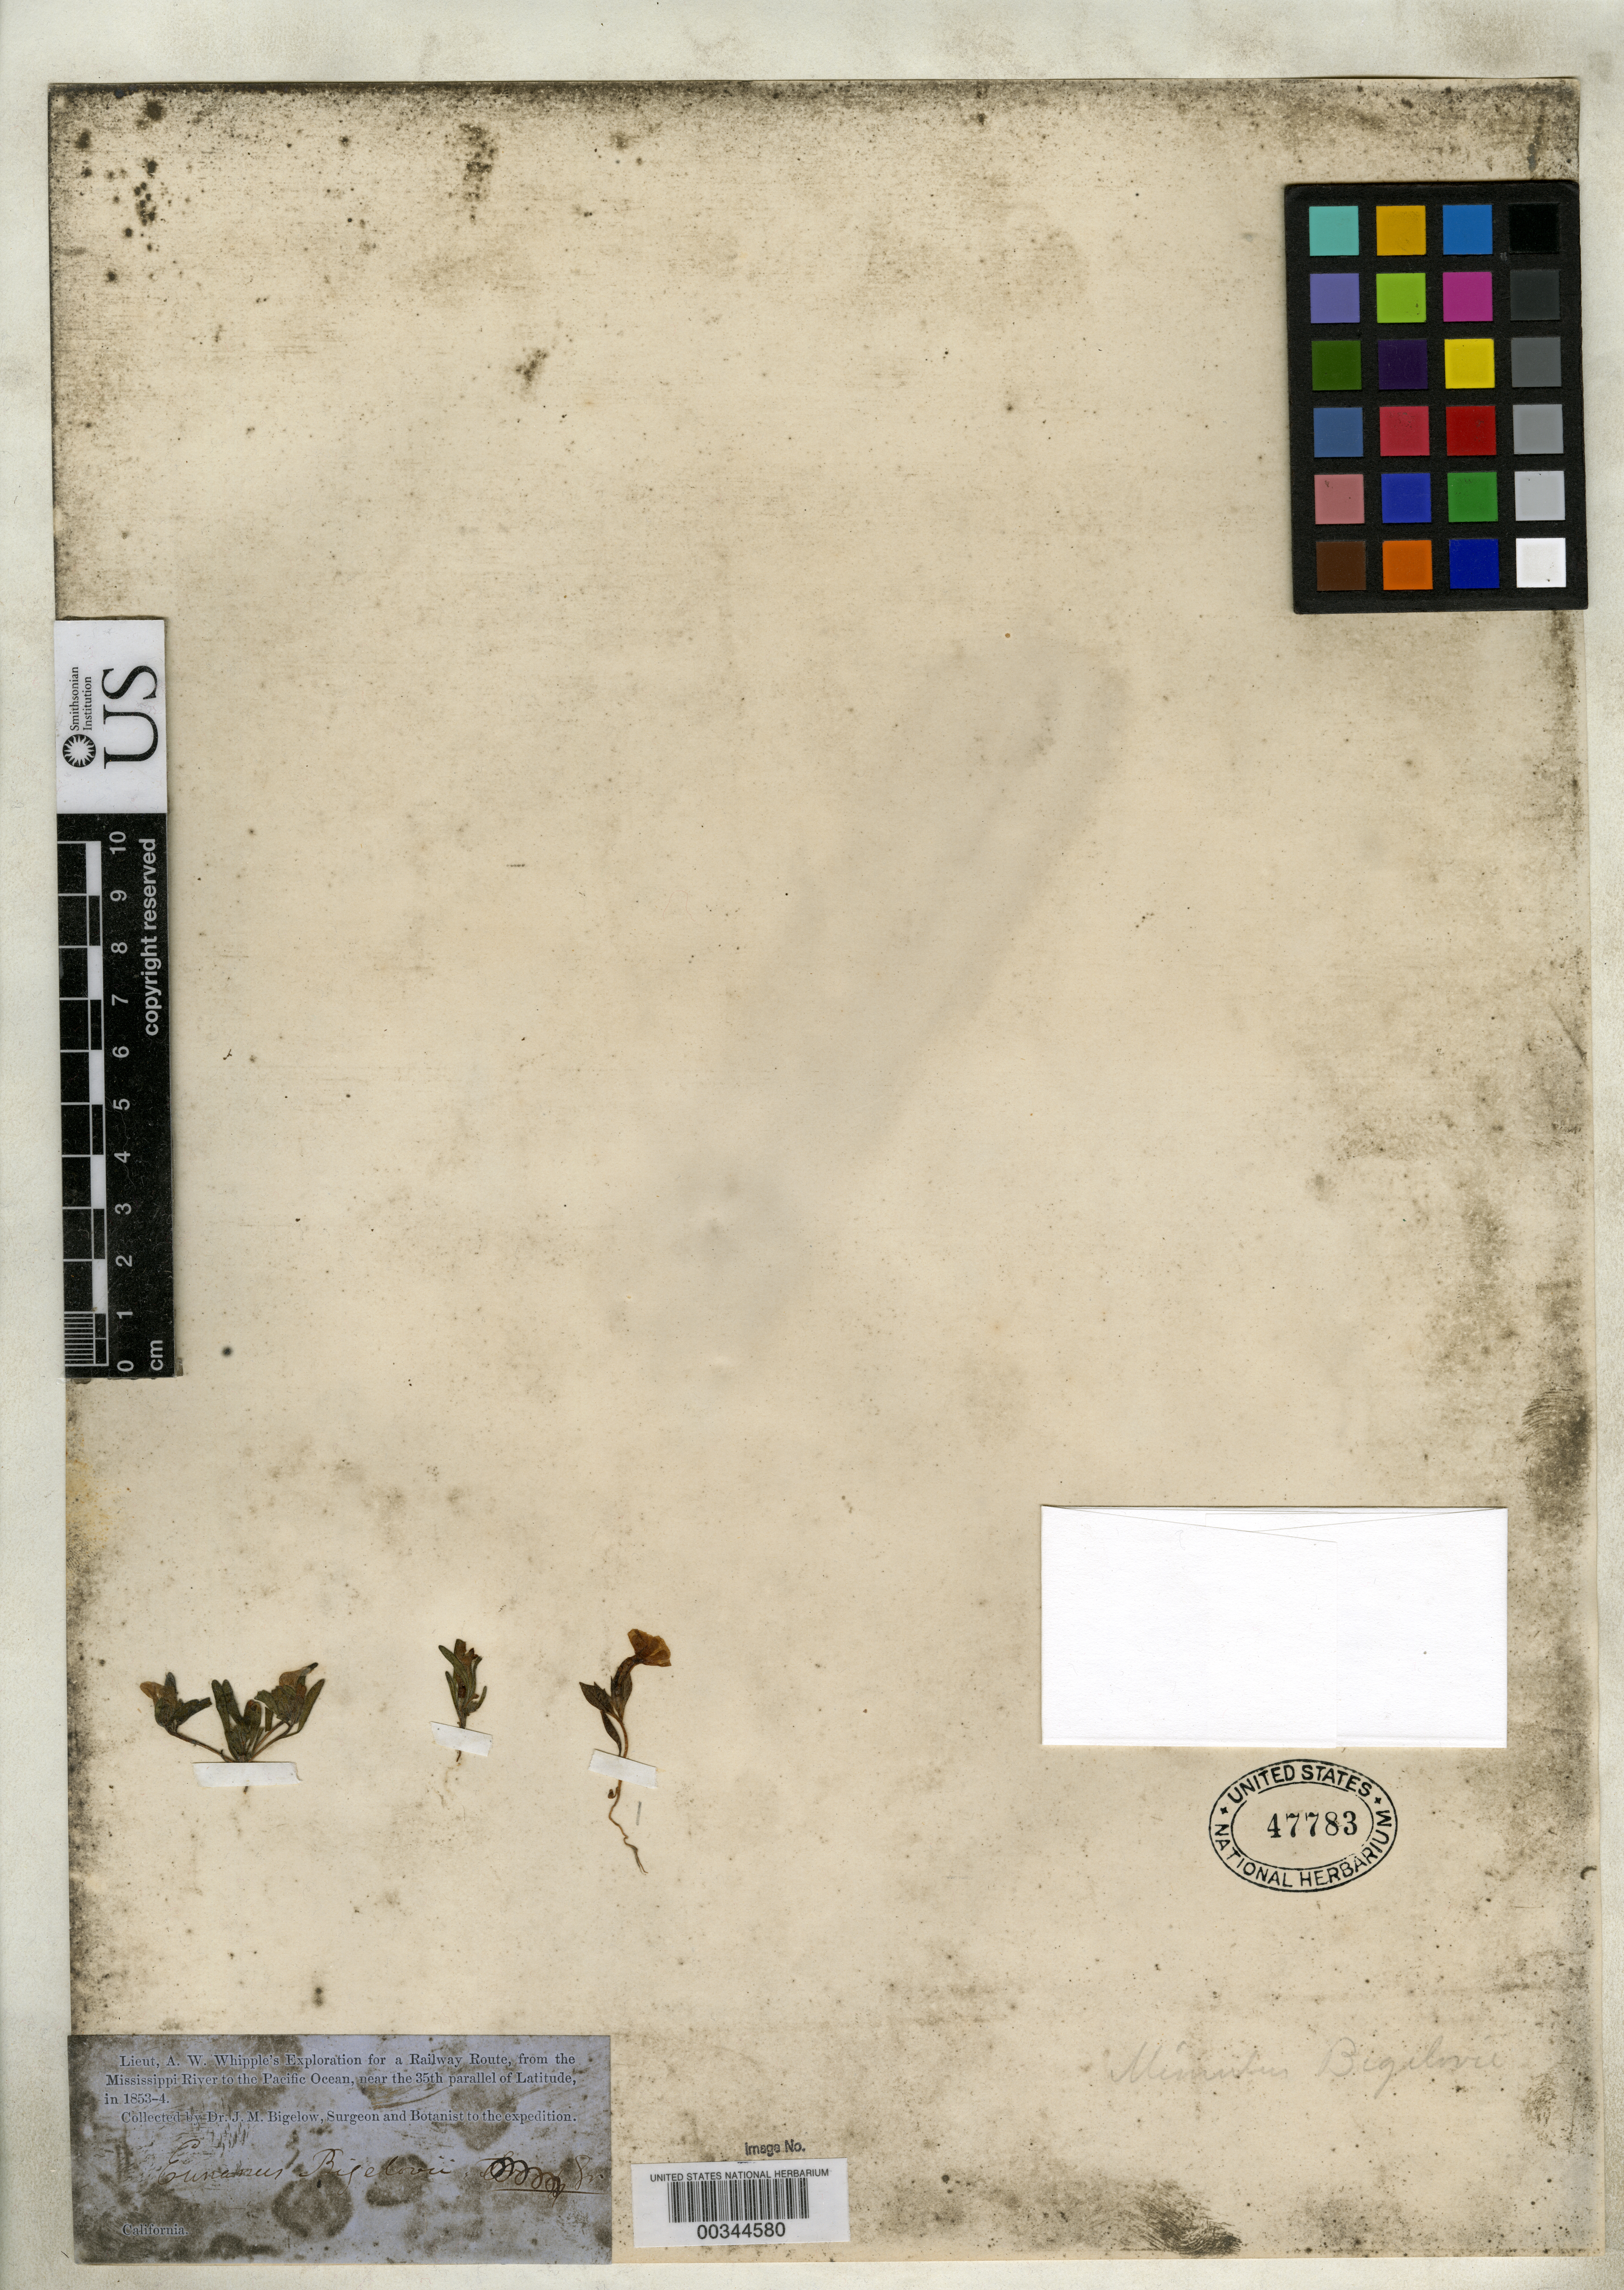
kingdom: Plantae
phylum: Tracheophyta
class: Magnoliopsida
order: Lamiales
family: Phrymaceae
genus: Eunanus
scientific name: Eunanus bigelovii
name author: A. Gray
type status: Isotype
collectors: J. M. Bigelow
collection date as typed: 02 Mar 1854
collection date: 1854-03-02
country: United States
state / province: California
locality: Mohave Cr.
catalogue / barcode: US 47783